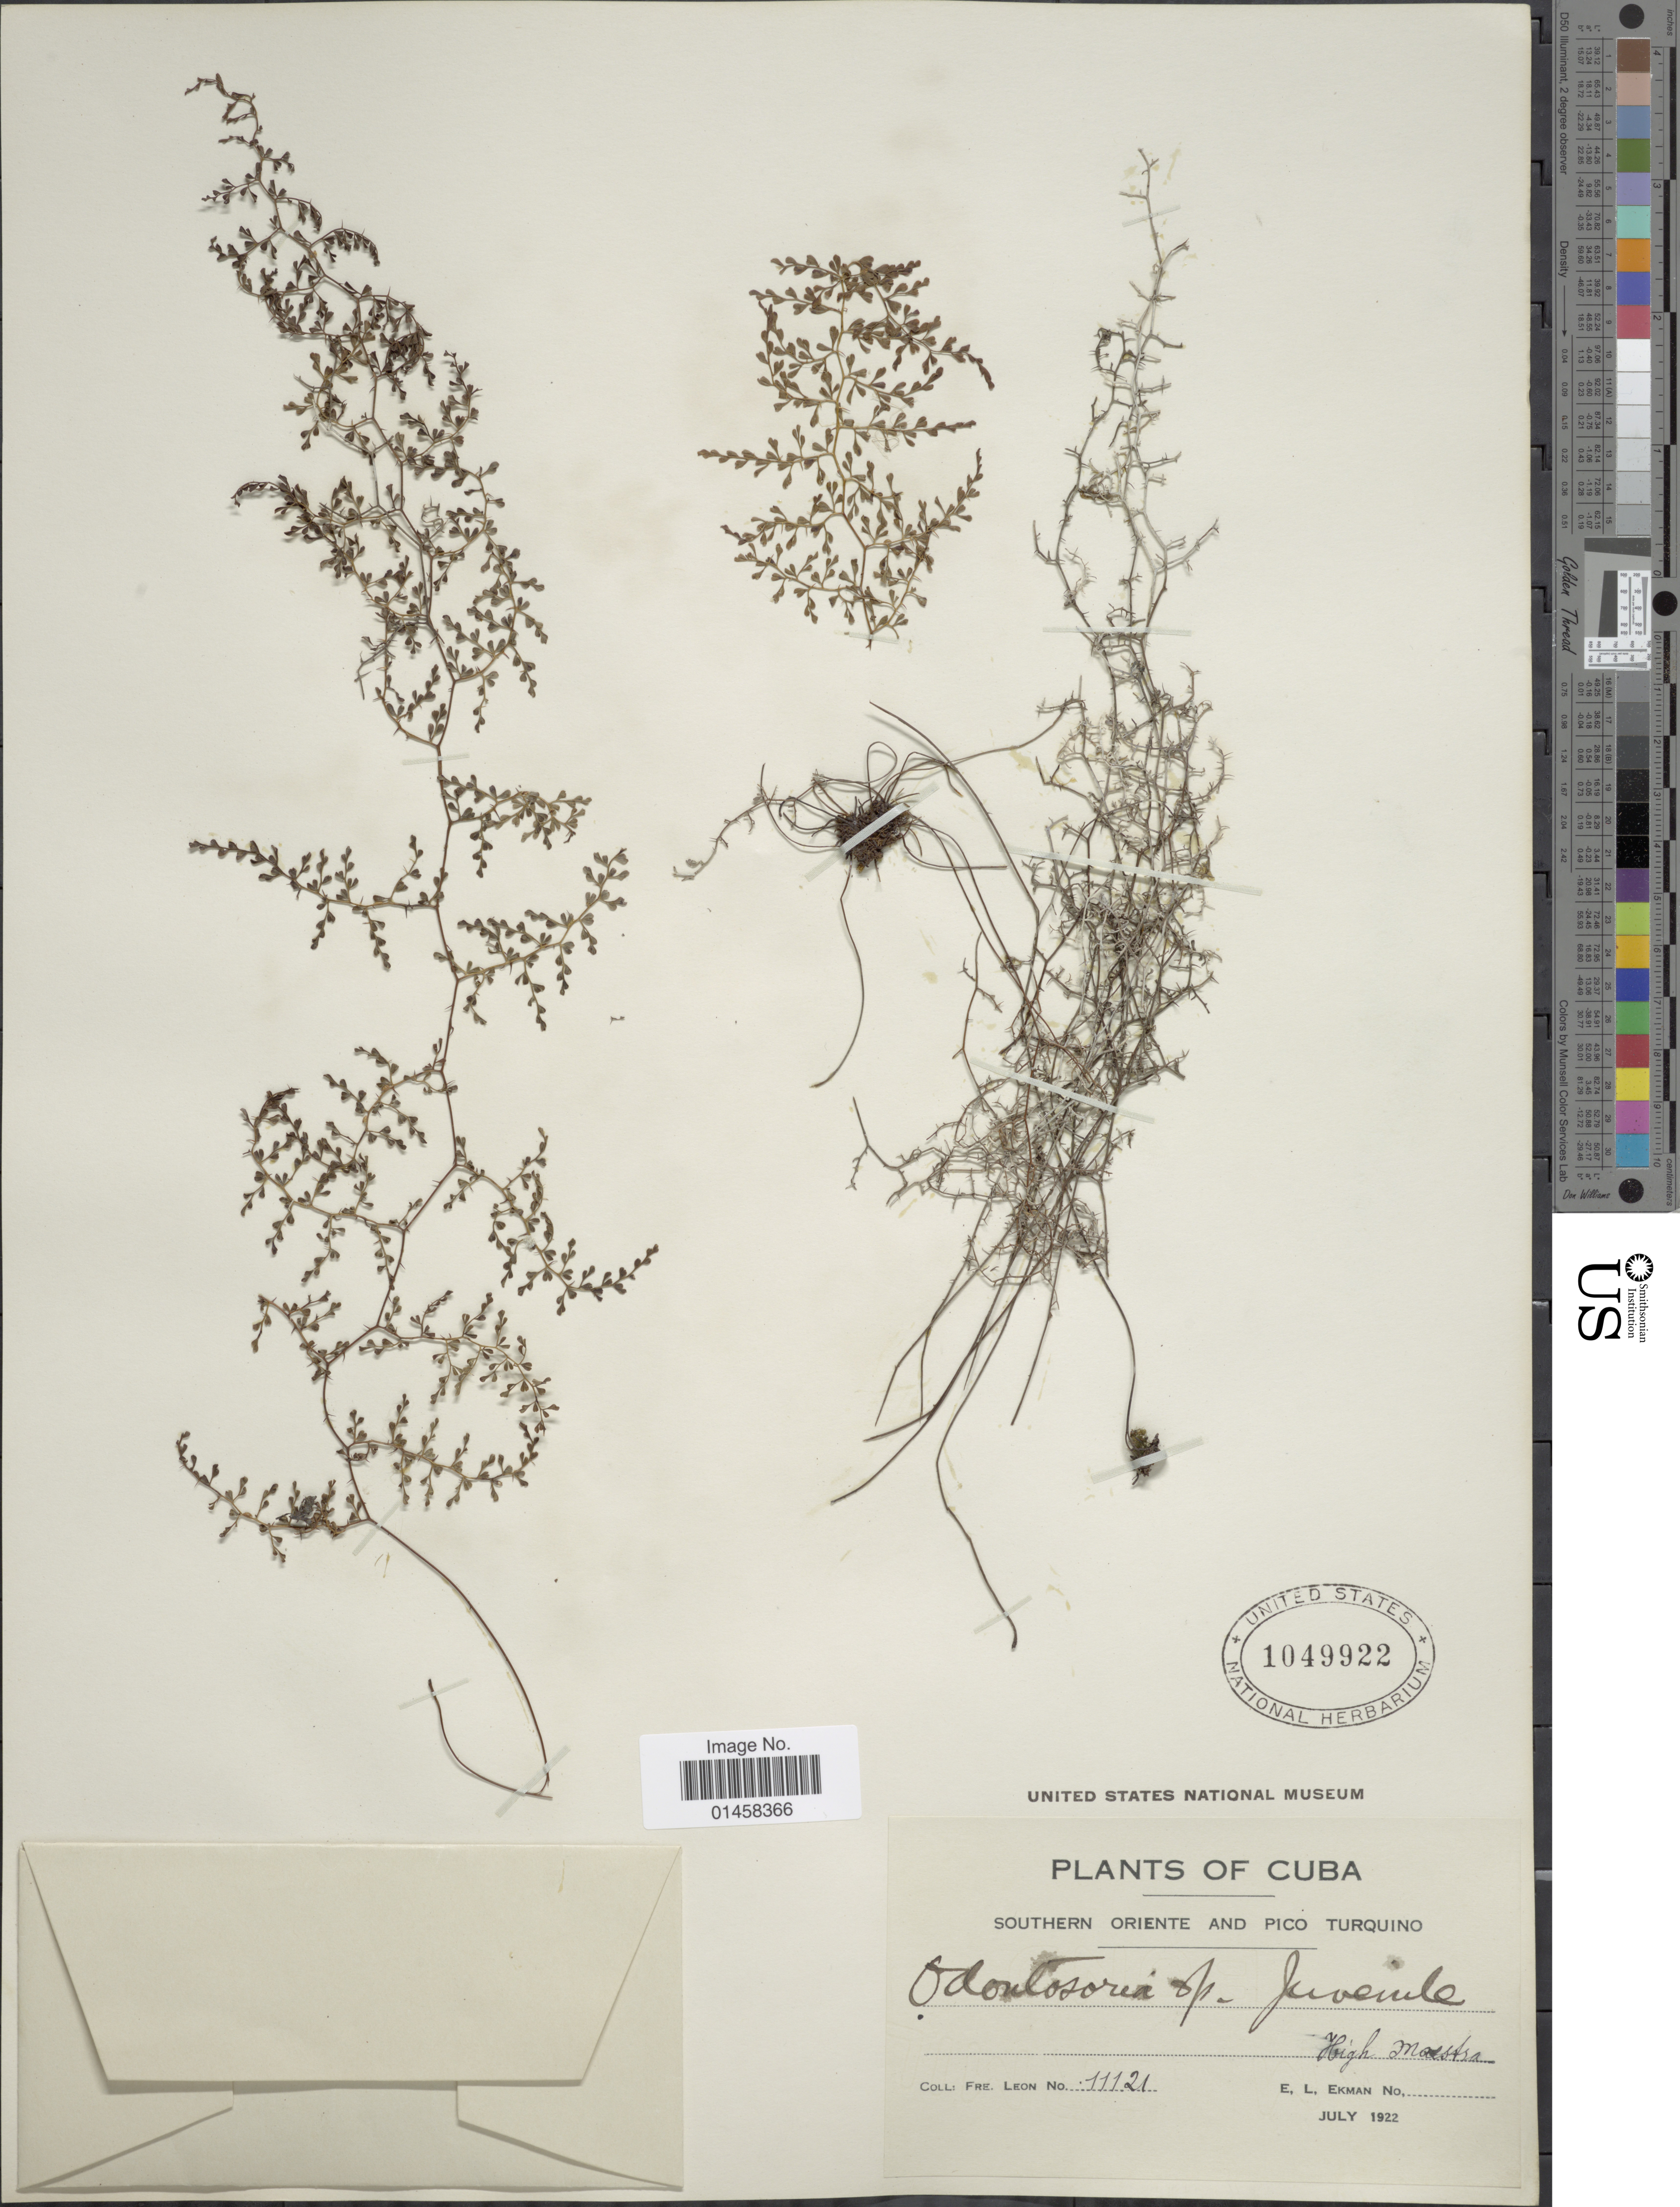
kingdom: Plantae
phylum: Tracheophyta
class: Polypodiopsida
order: Polypodiales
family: Lindsaeaceae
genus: Odontosoria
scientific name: Odontosoria aculeata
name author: (L.) J. Sm.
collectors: Bro. León & E. L. Ekman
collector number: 11121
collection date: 1922-07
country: Cuba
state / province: Oriente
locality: Southern Oriente and Pico Turquino, High Maestra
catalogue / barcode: US 1049922